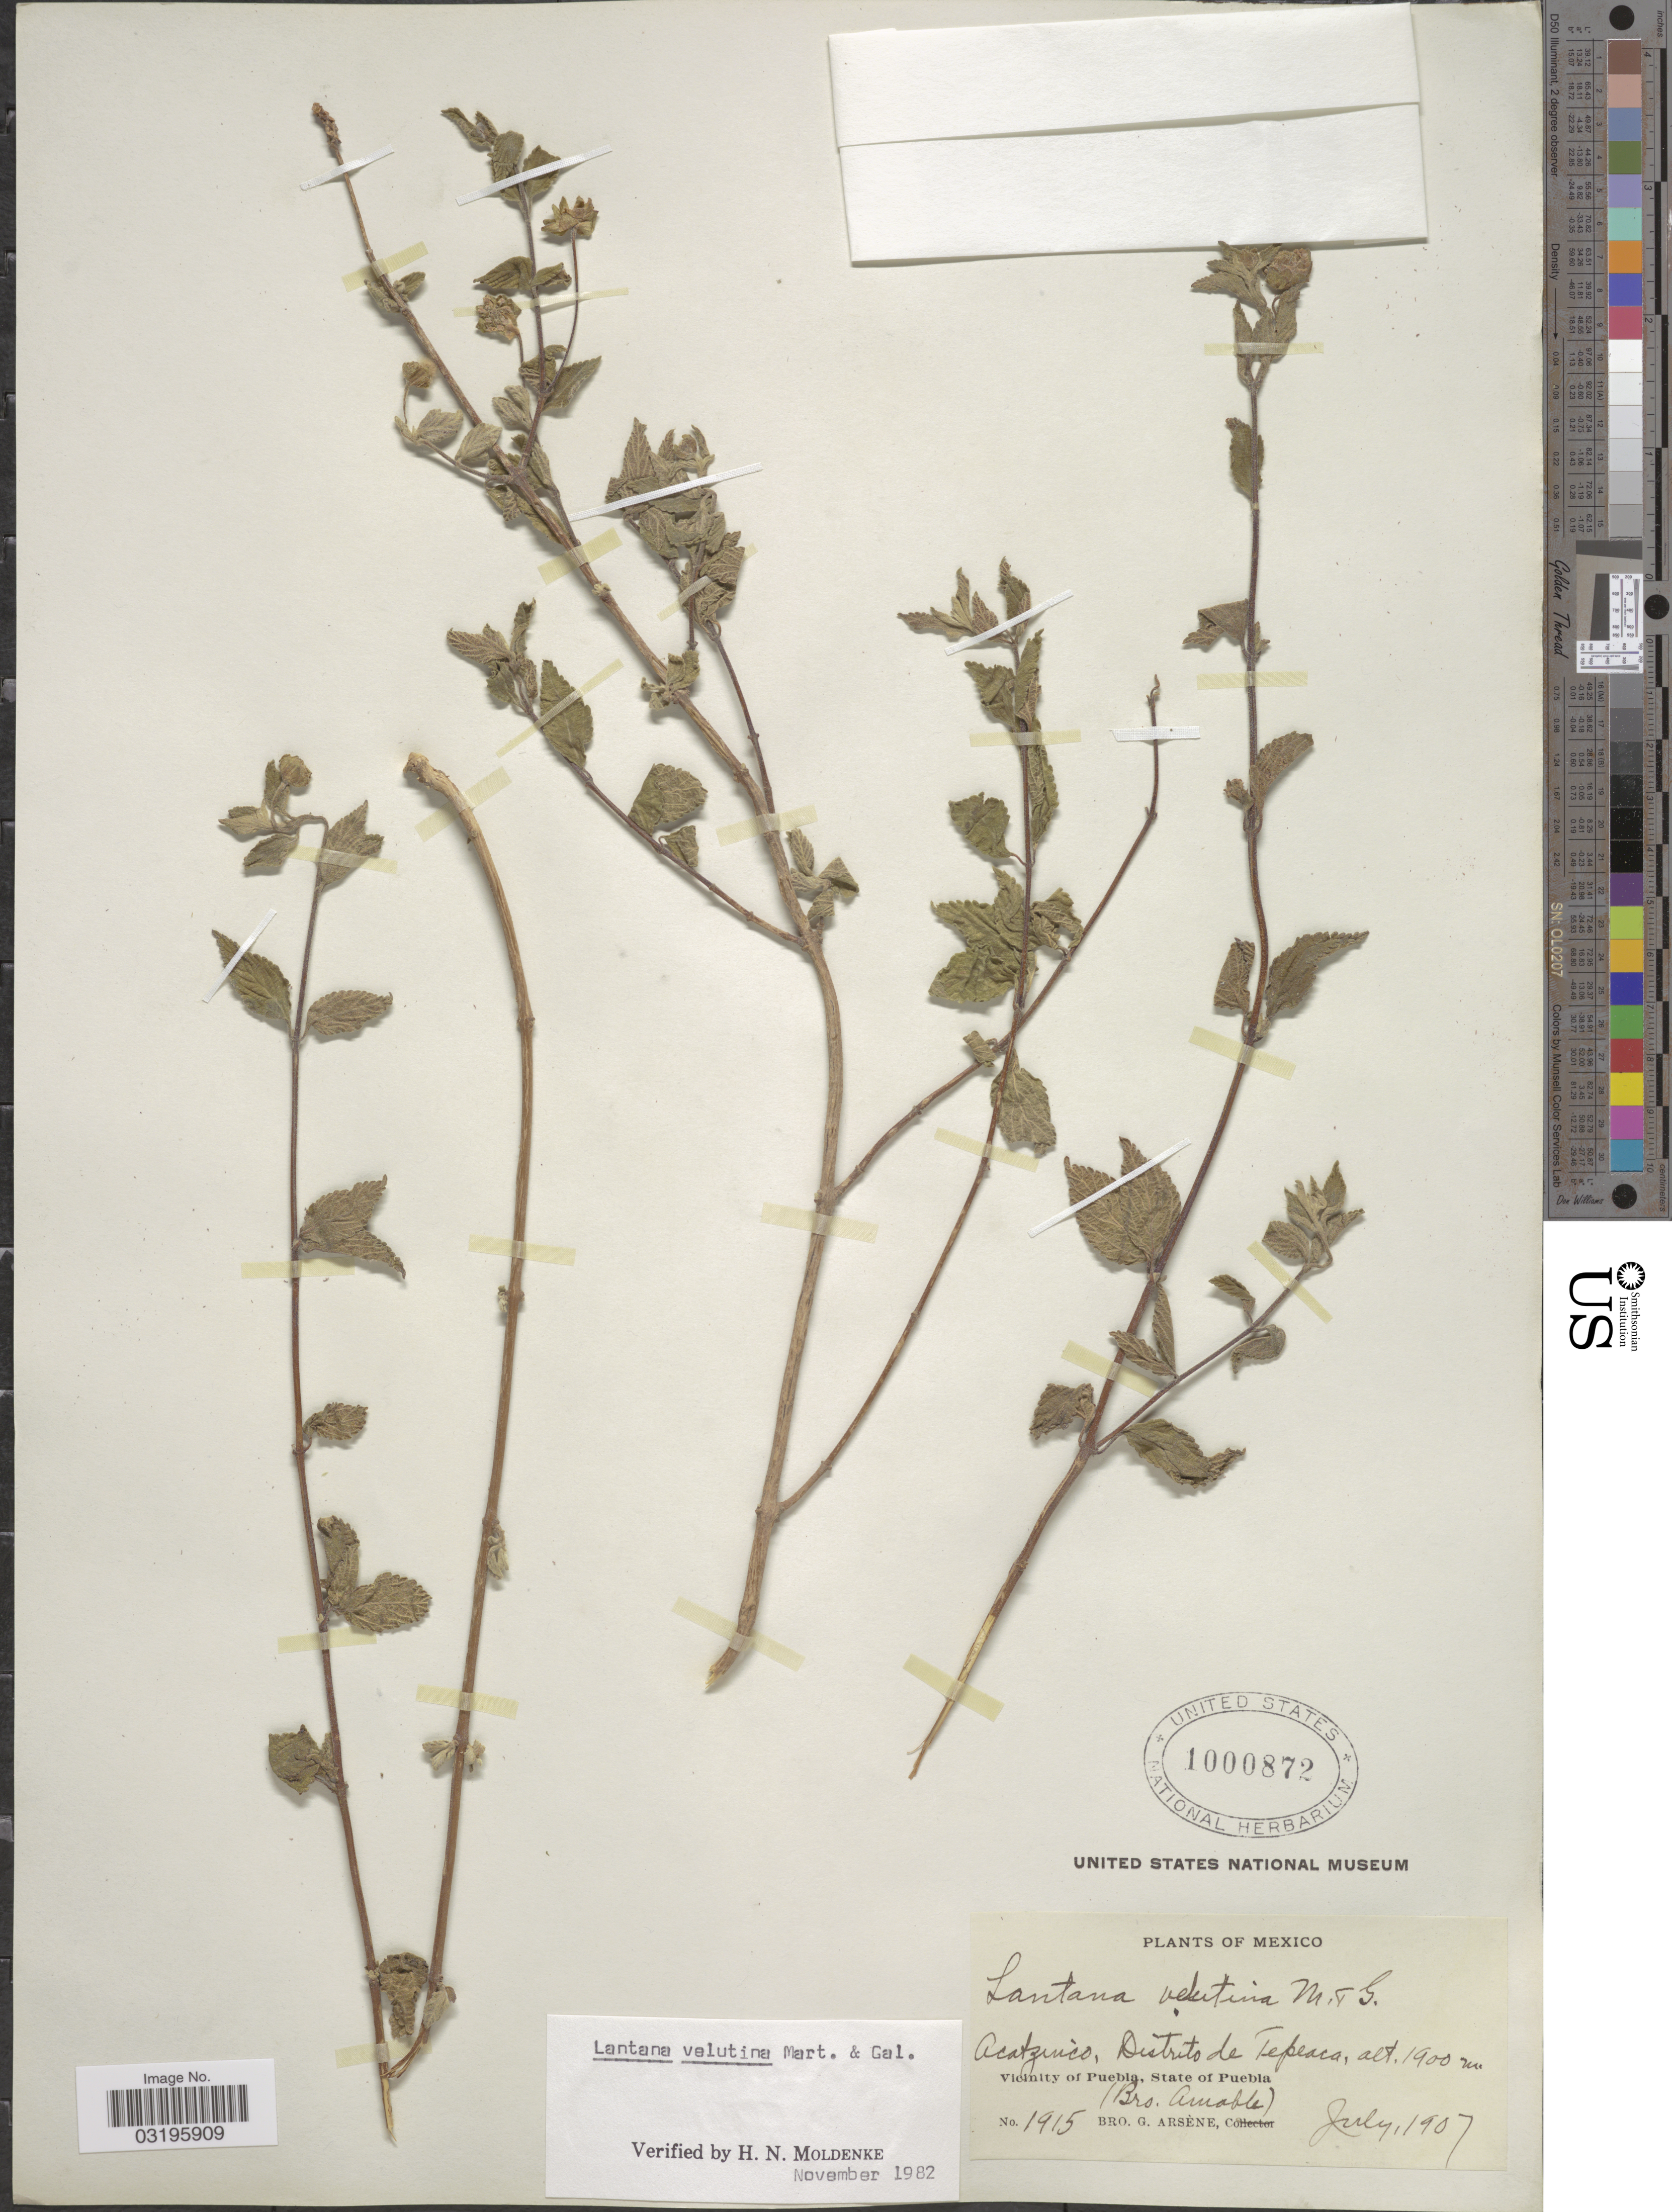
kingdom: Plantae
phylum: Tracheophyta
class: Magnoliopsida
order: Lamiales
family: Verbenaceae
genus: Lantana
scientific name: Lantana velutina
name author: M. Martens & Galeotti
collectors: B. Amable & Bro. G. Arsène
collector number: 1915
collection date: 1907-07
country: Mexico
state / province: Puebla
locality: Acatzinco, Distrito de Tepeaca. Vicinity of Puebla.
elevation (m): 1900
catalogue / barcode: US 1000872